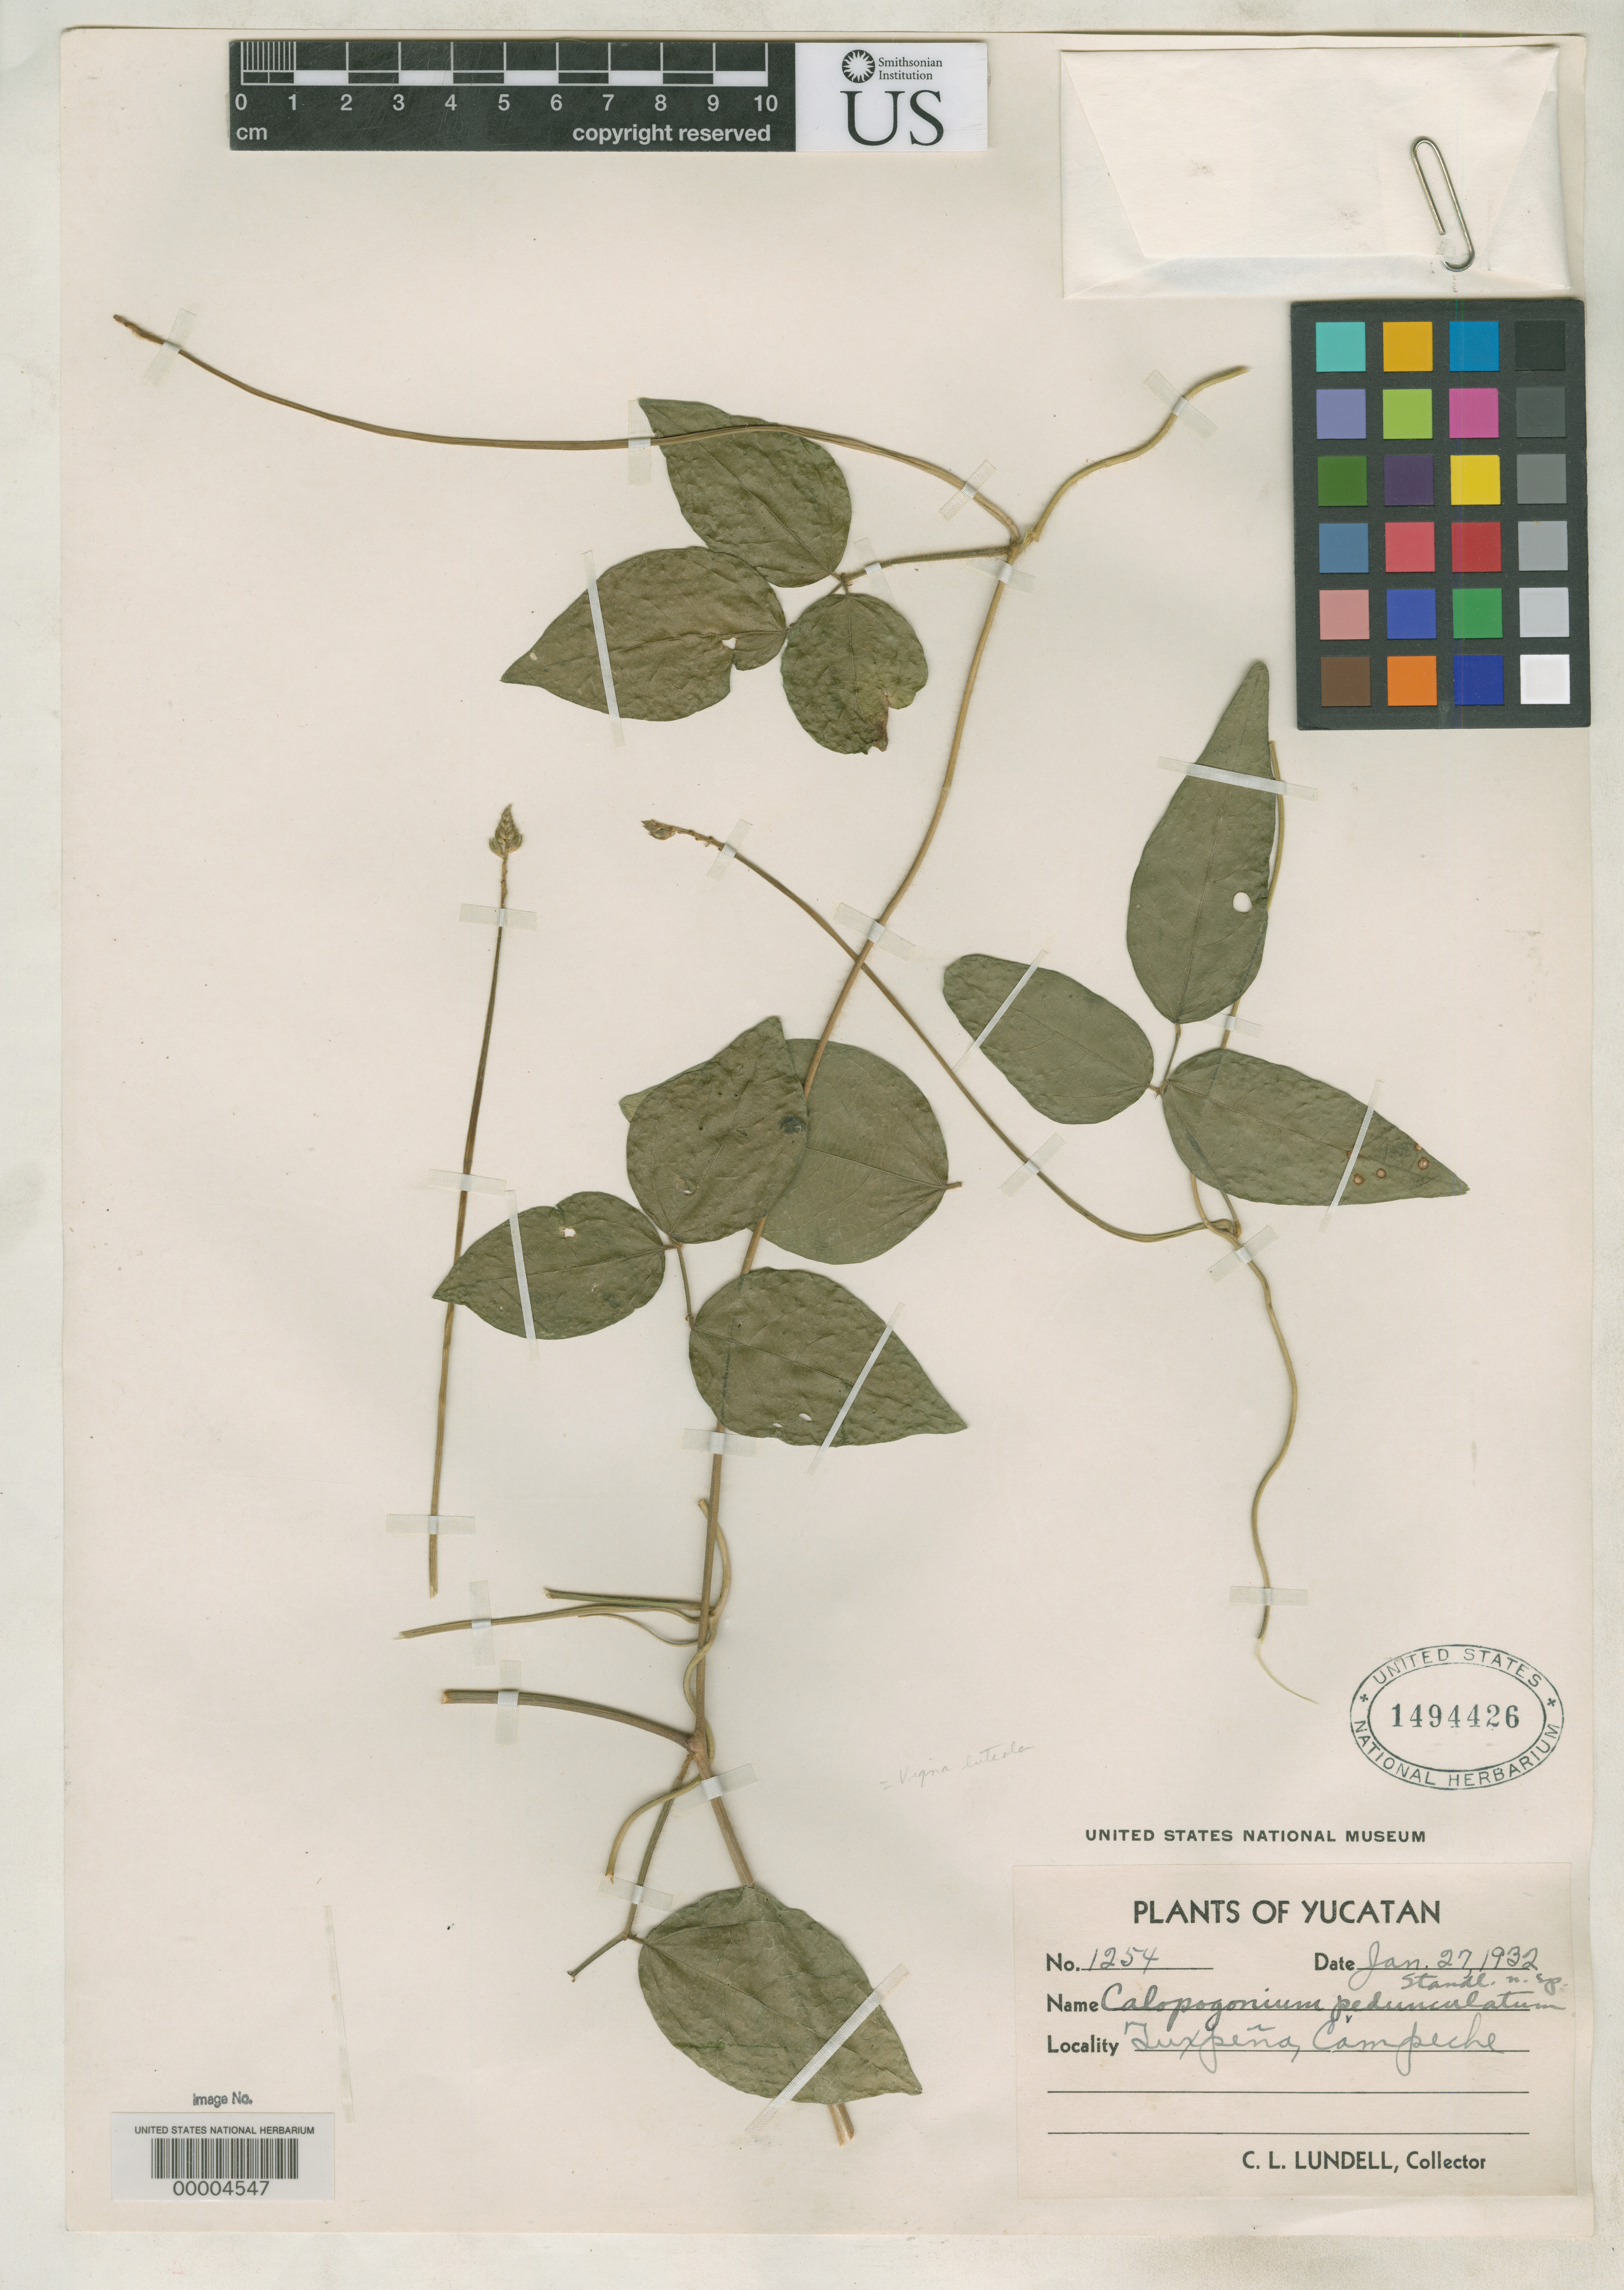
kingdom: Plantae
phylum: Tracheophyta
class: Magnoliopsida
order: Fabales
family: Fabaceae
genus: Calopogonium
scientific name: Calopogonium pedunculatum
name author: Standl.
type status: Isotype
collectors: C. L. Lundell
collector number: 1254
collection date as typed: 27 Jan 1932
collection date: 1932-01-27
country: Mexico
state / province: Campeche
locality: Tuxpena.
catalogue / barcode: US 1494426